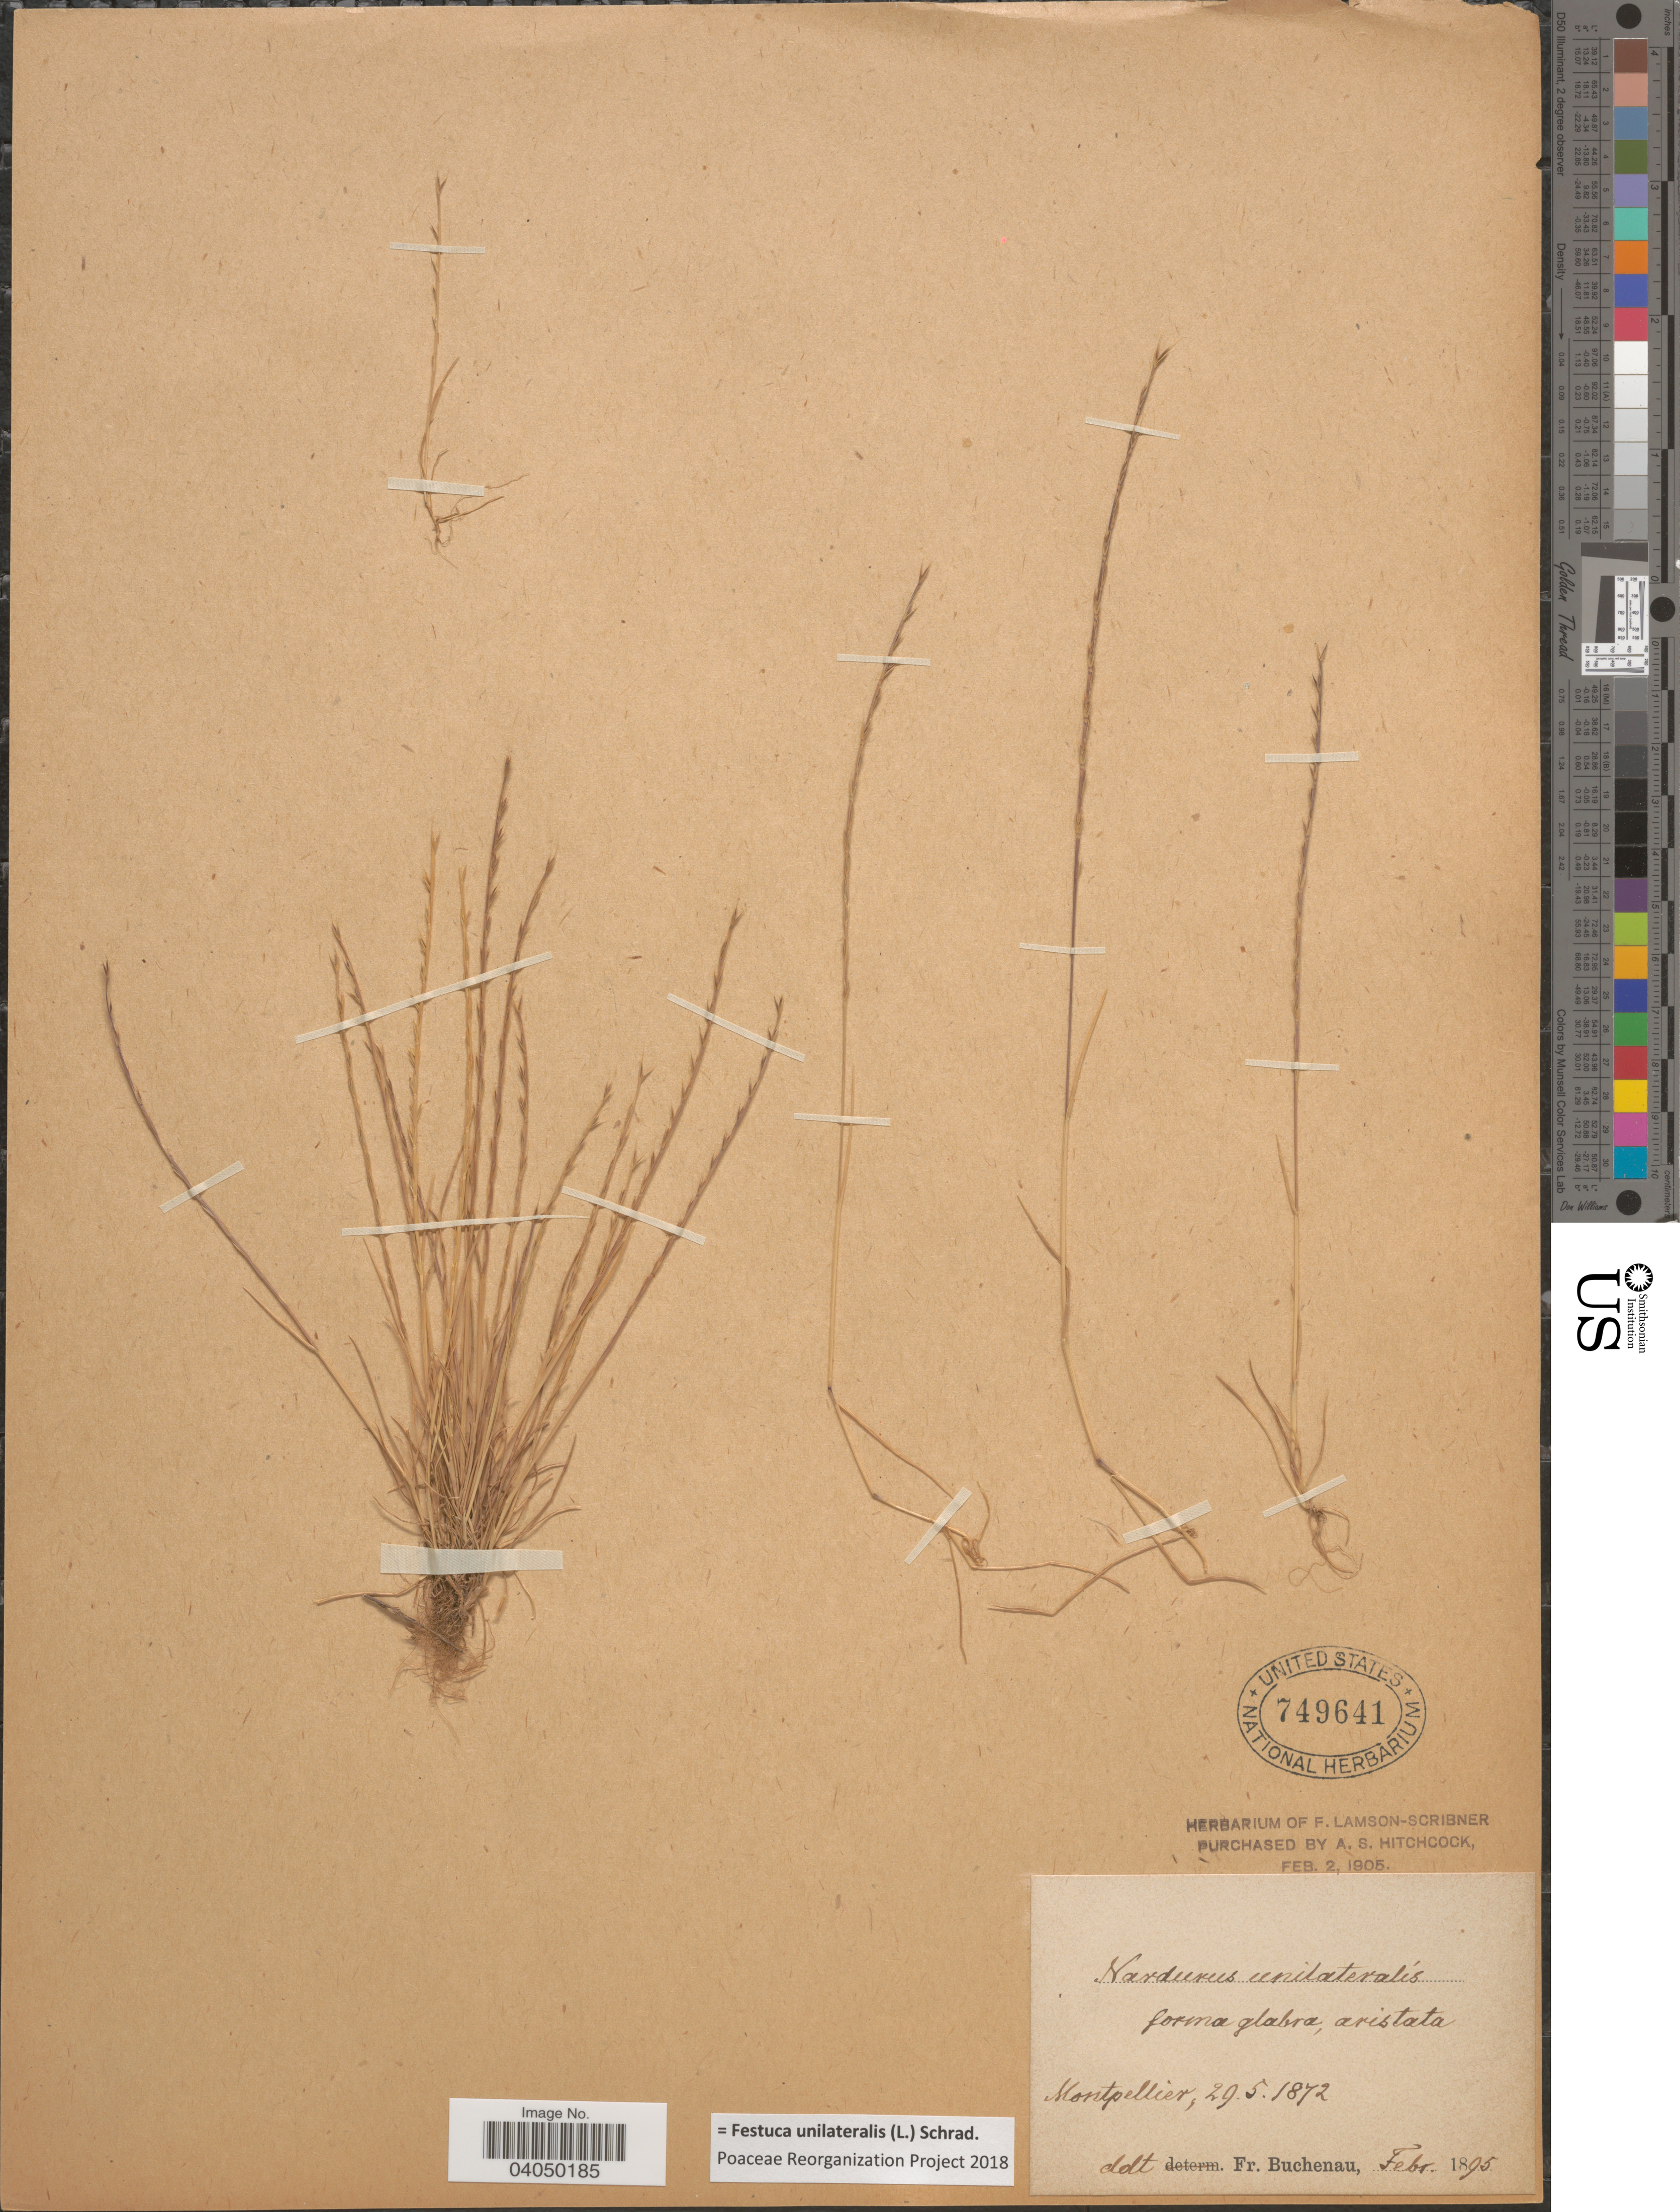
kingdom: Plantae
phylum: Tracheophyta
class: Liliopsida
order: Poales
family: Poaceae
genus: Festuca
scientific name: Festuca unilateralis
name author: Schrad.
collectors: F. Buchenau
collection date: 1872-05-29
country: France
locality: Montpellier.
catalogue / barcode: US 749641